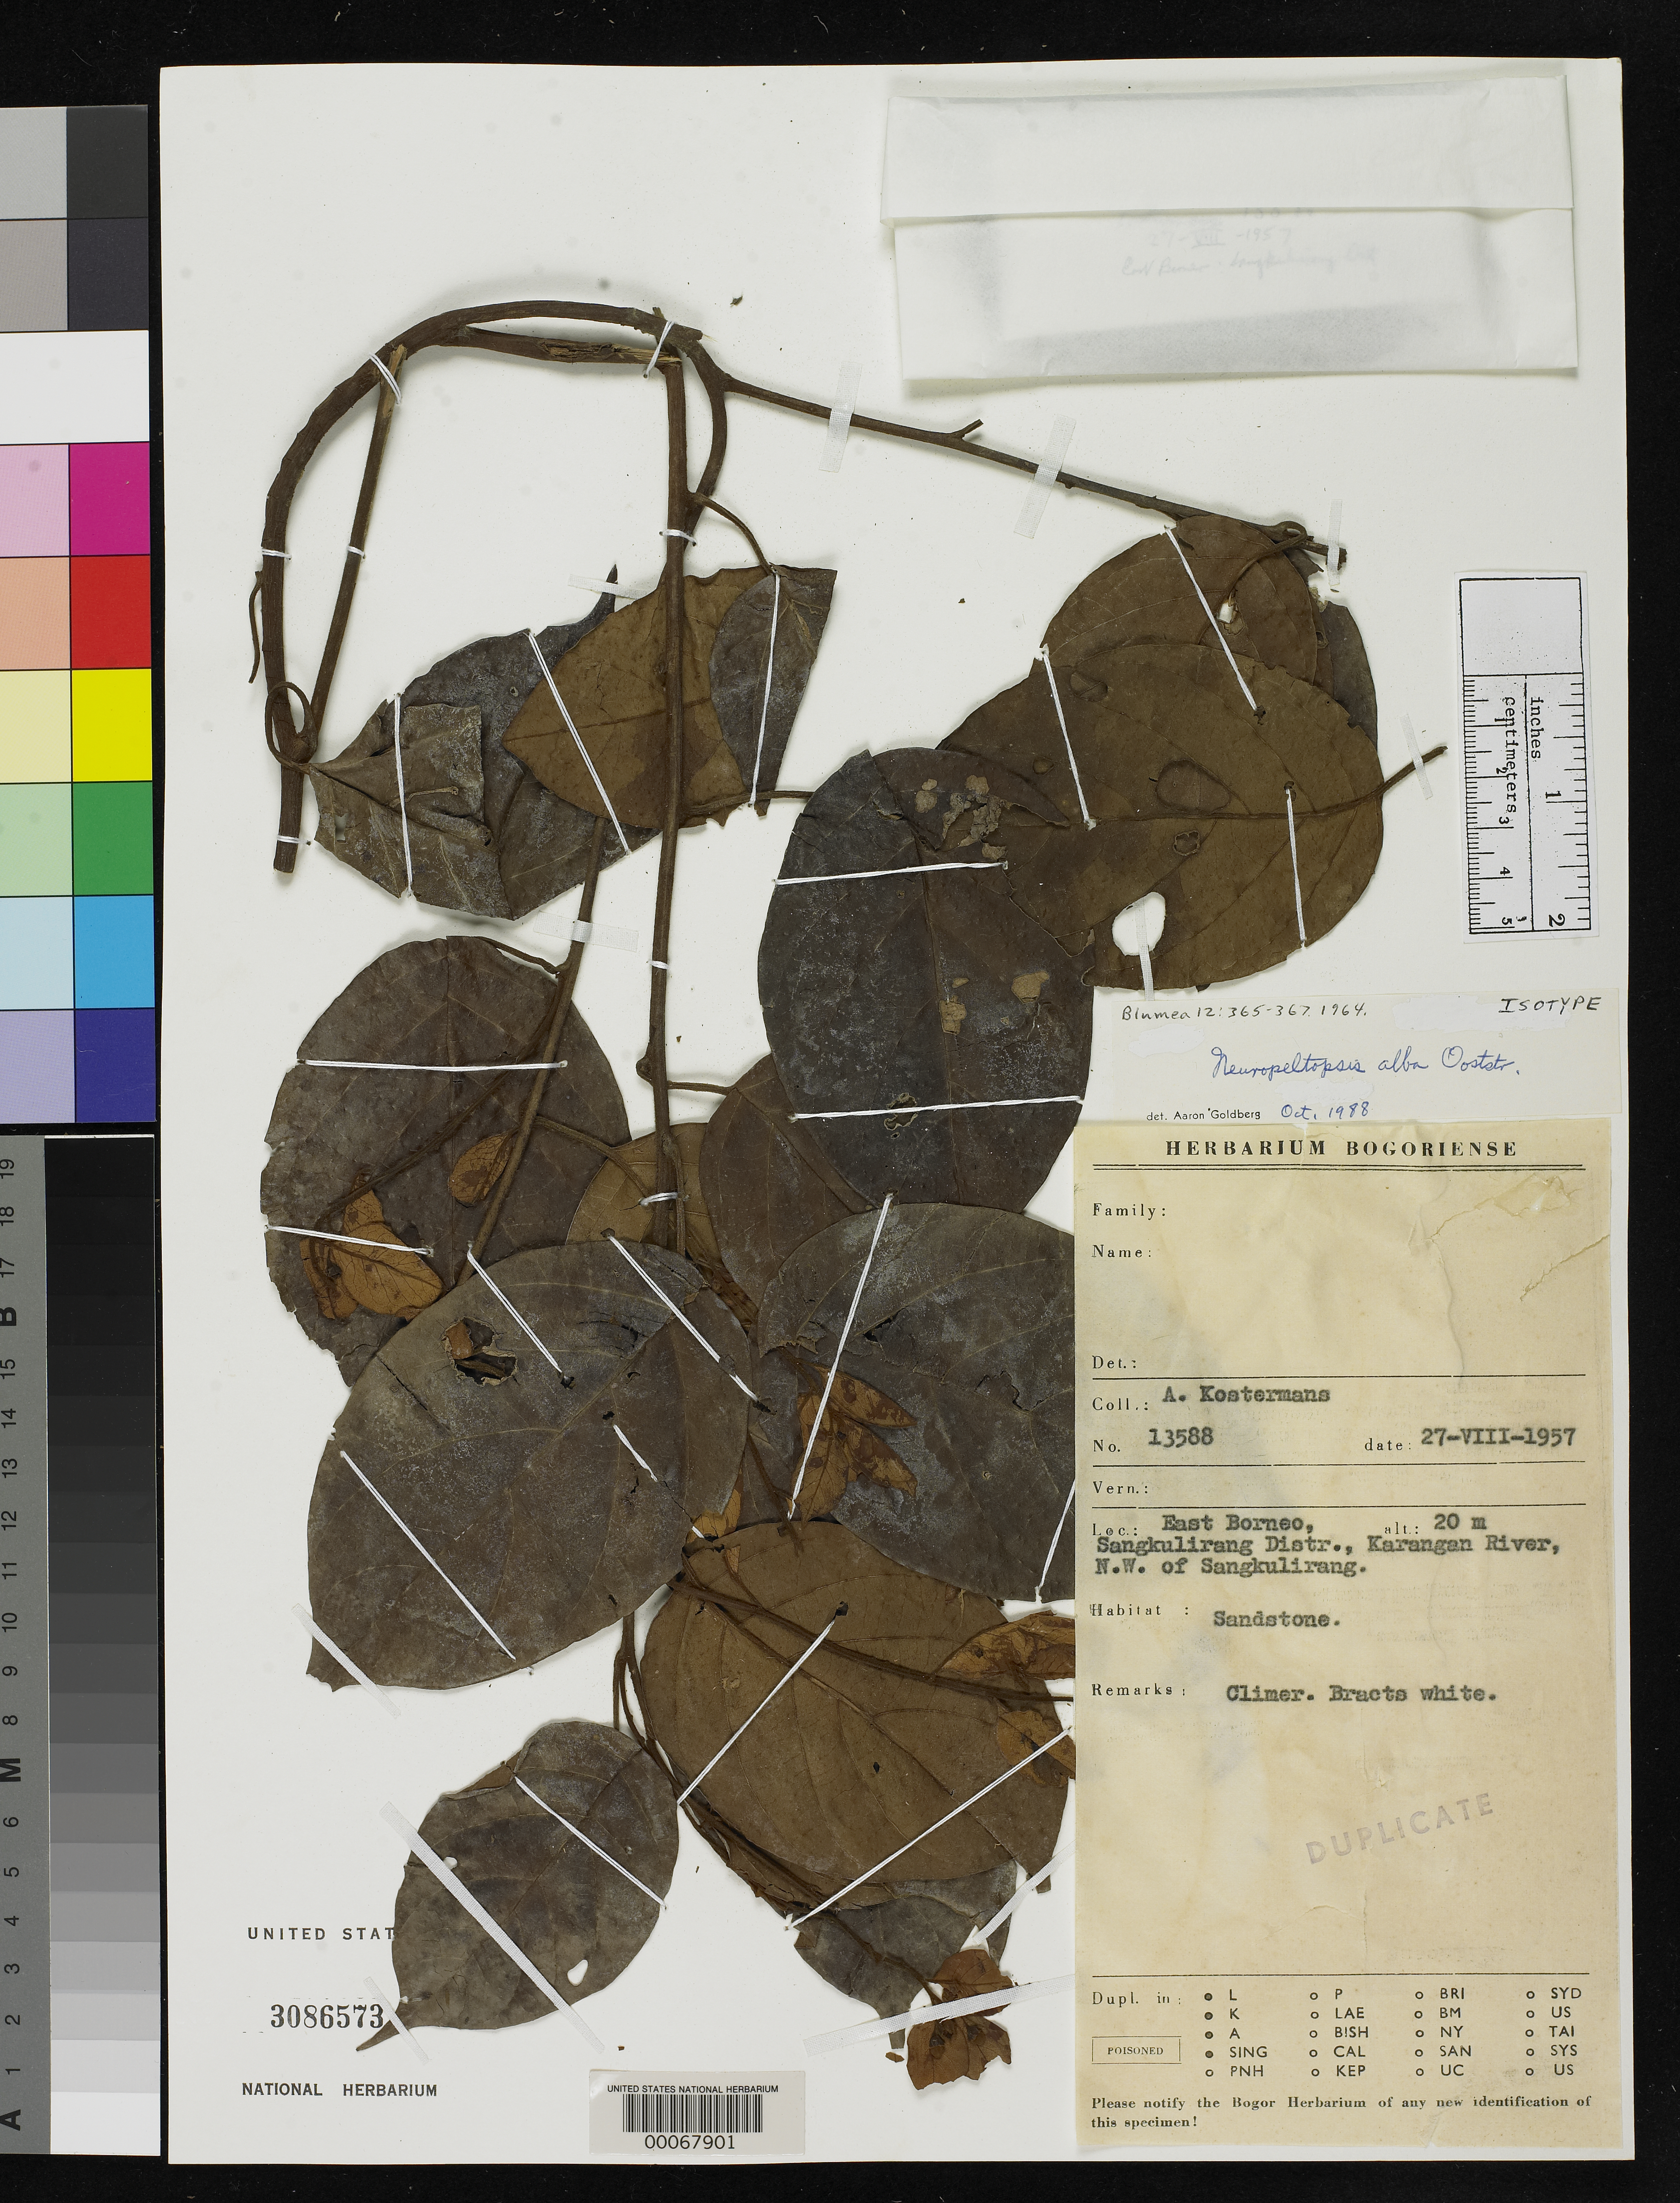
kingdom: Plantae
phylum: Tracheophyta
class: Magnoliopsida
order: Solanales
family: Convolvulaceae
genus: Neuropeltopsis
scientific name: Neuropeltopsis alba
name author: Ooststr.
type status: Isotype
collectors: A. J. G. Kostermans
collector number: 13588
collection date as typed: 27 Aug 1957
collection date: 1957-08-27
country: Indonesia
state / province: Kalimantan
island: Borneo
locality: Sangkulirango Dist., Karangan River, NW of Sangkulirango.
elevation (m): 20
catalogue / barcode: US 3086573